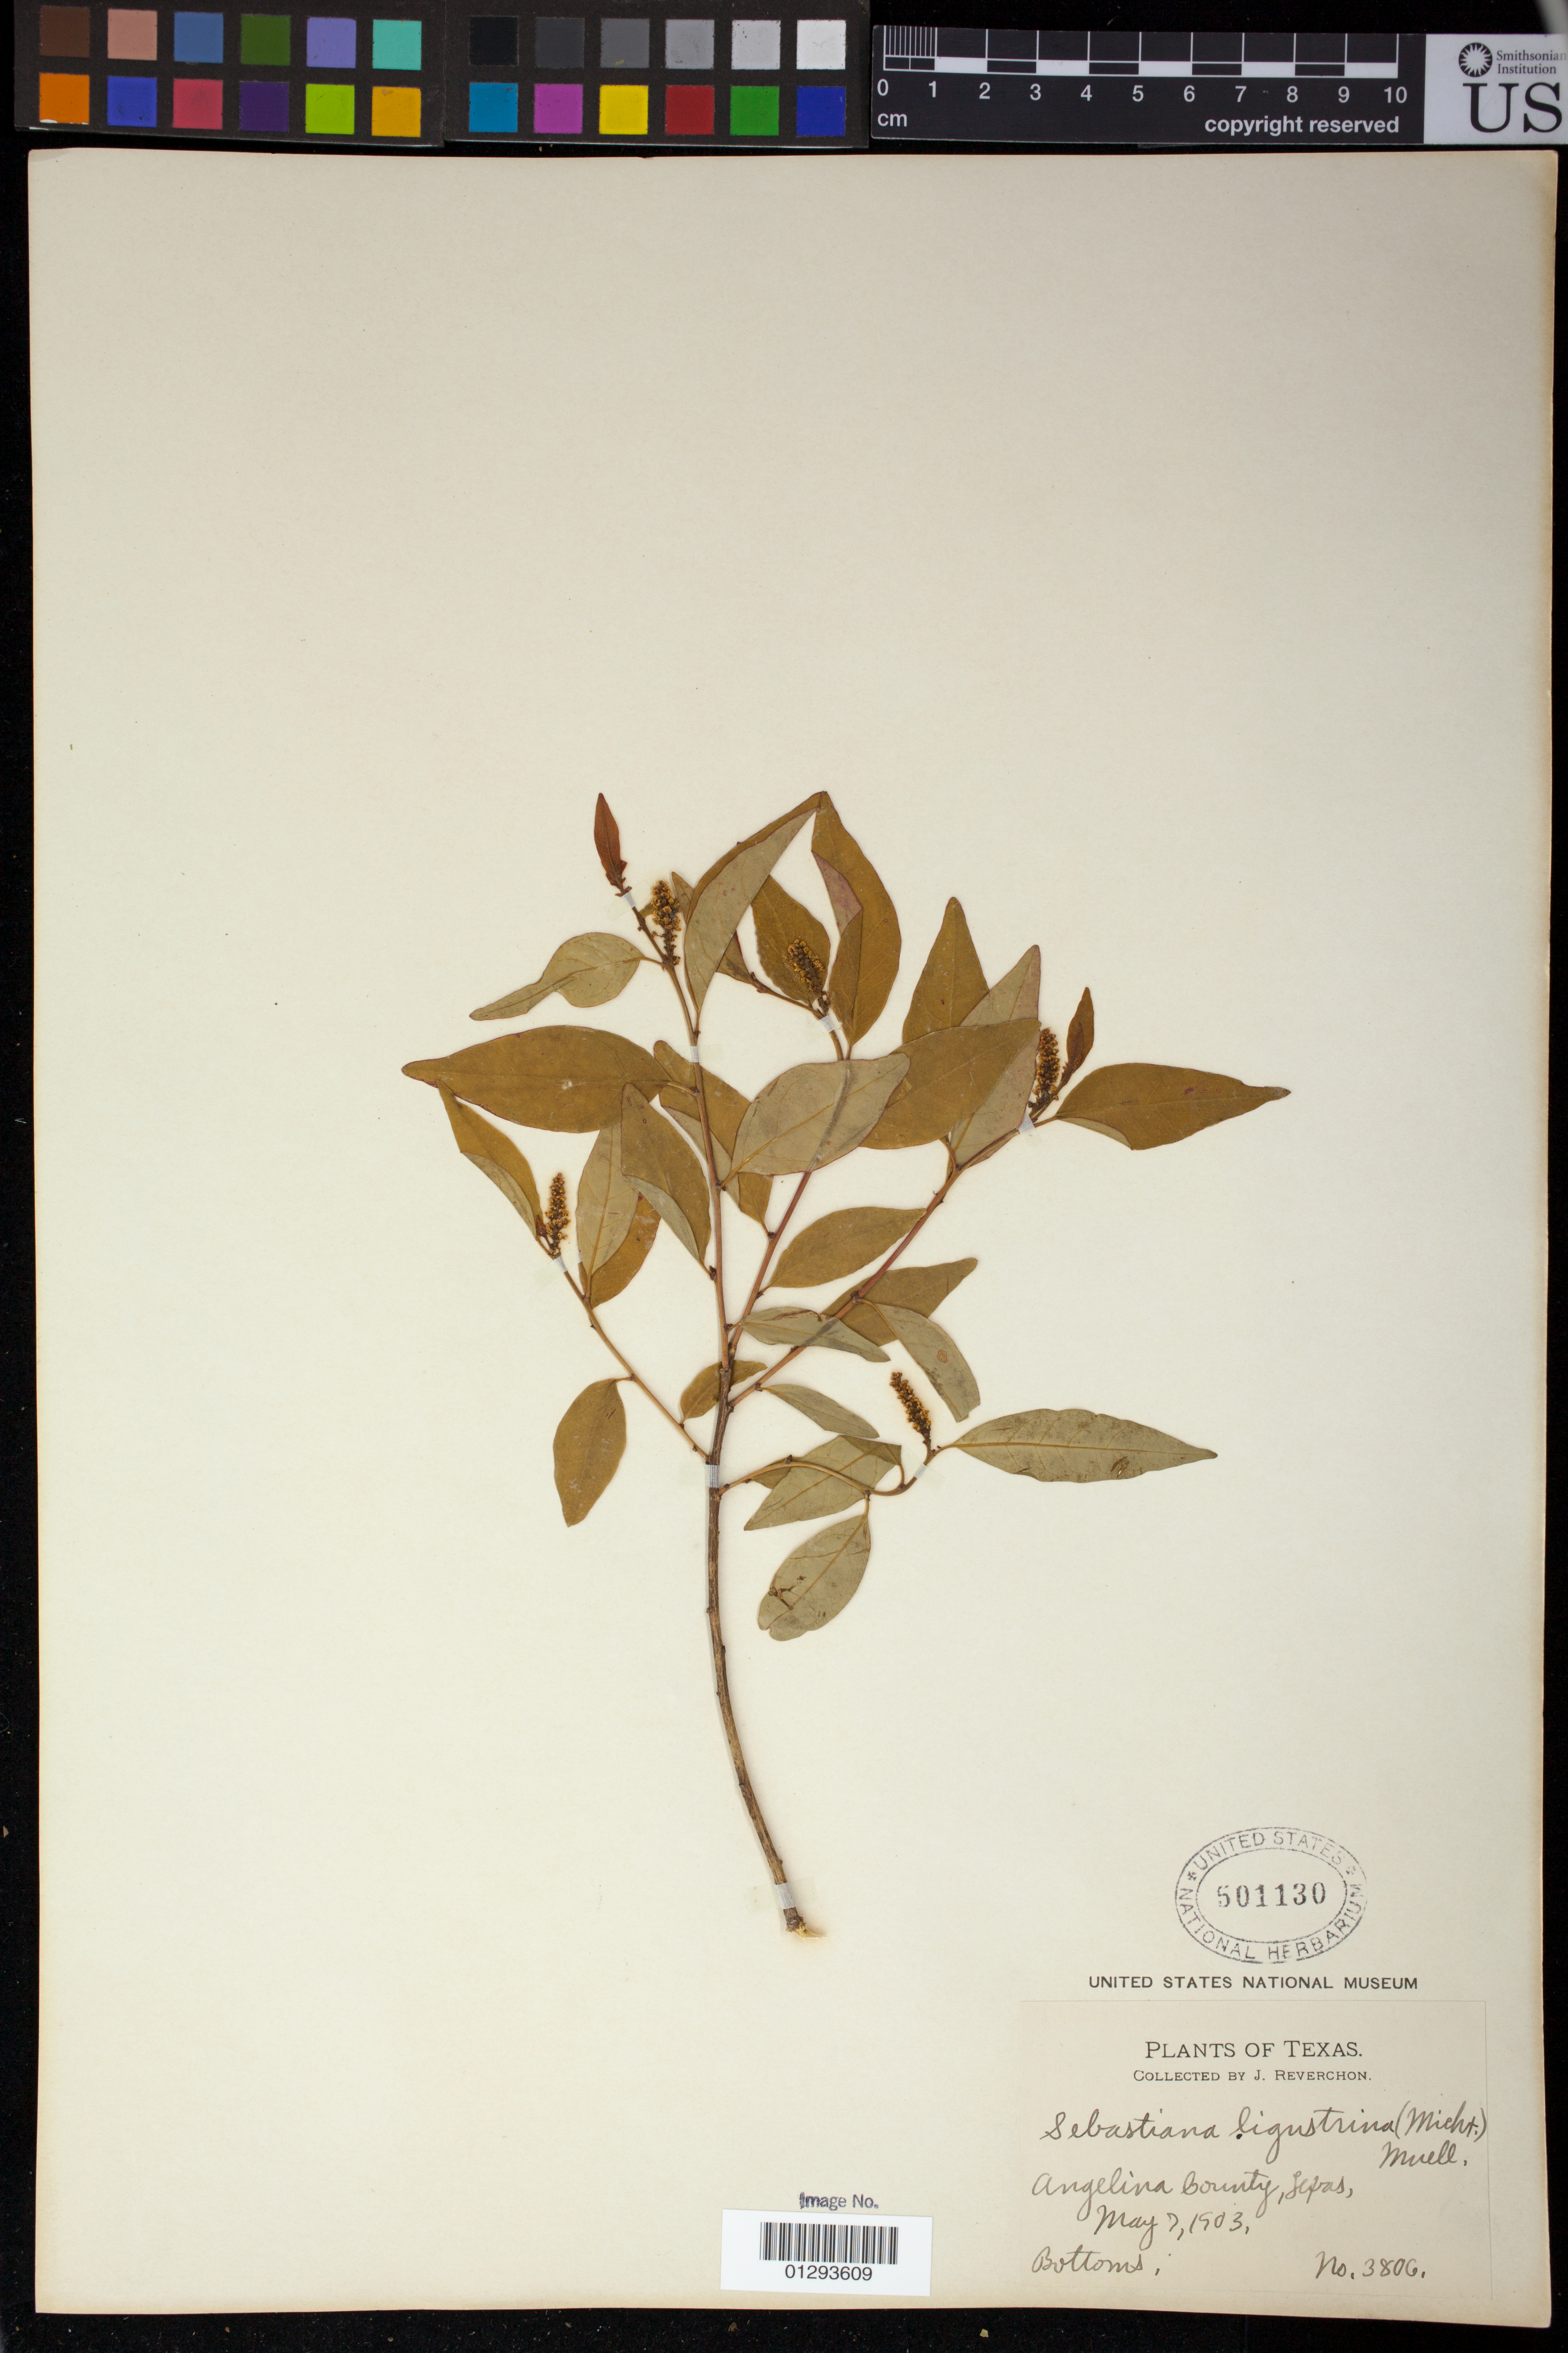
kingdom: Plantae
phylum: Tracheophyta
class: Magnoliopsida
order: Malpighiales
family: Euphorbiaceae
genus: Sebastiania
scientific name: Sebastiania fruticosa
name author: (Bartram) Fernald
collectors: J. Reverchon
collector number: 3806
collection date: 1903-05-07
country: United States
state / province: Texas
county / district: Angelina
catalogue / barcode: US 501130